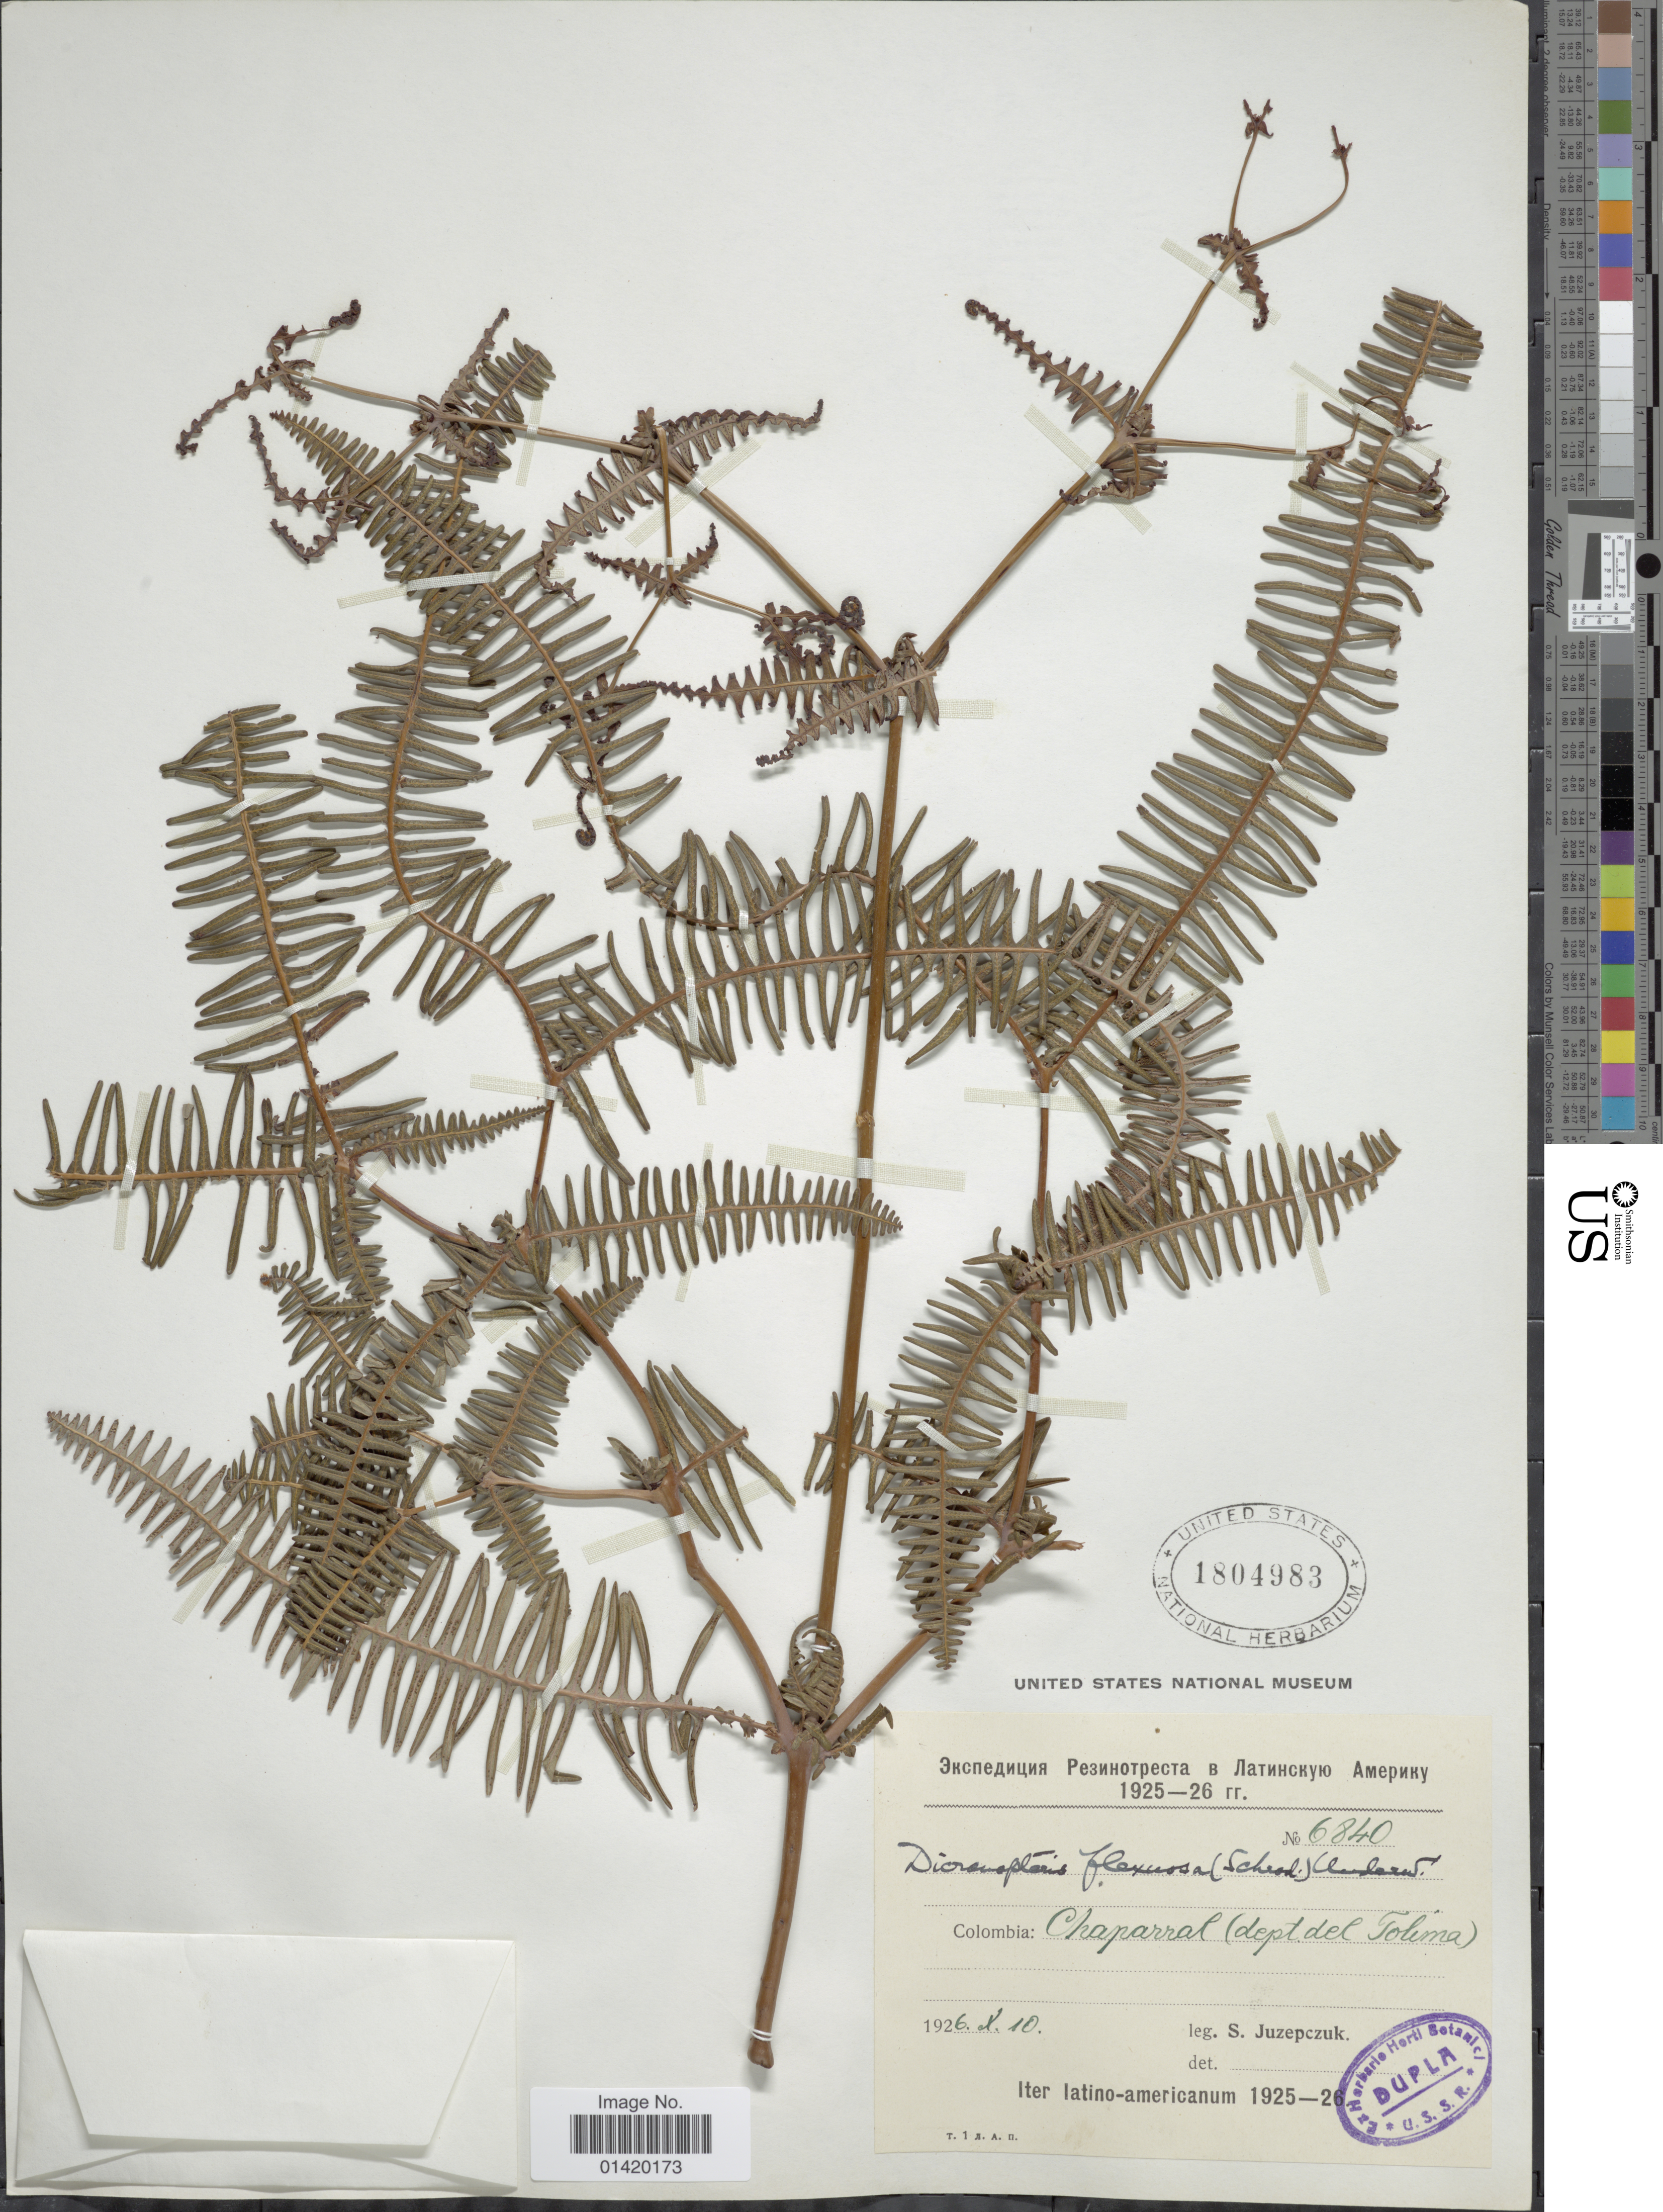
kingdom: Plantae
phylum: Tracheophyta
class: Polypodiopsida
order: Gleicheniales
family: Gleicheniaceae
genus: Dicranopteris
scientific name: Dicranopteris flexuosa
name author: (Schrad.) Underw.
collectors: S. V. Juzepczuk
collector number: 6840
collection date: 1926-10-10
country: Colombia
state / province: Tolima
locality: Chaparral (dept del Tolima)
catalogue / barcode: US 1804983